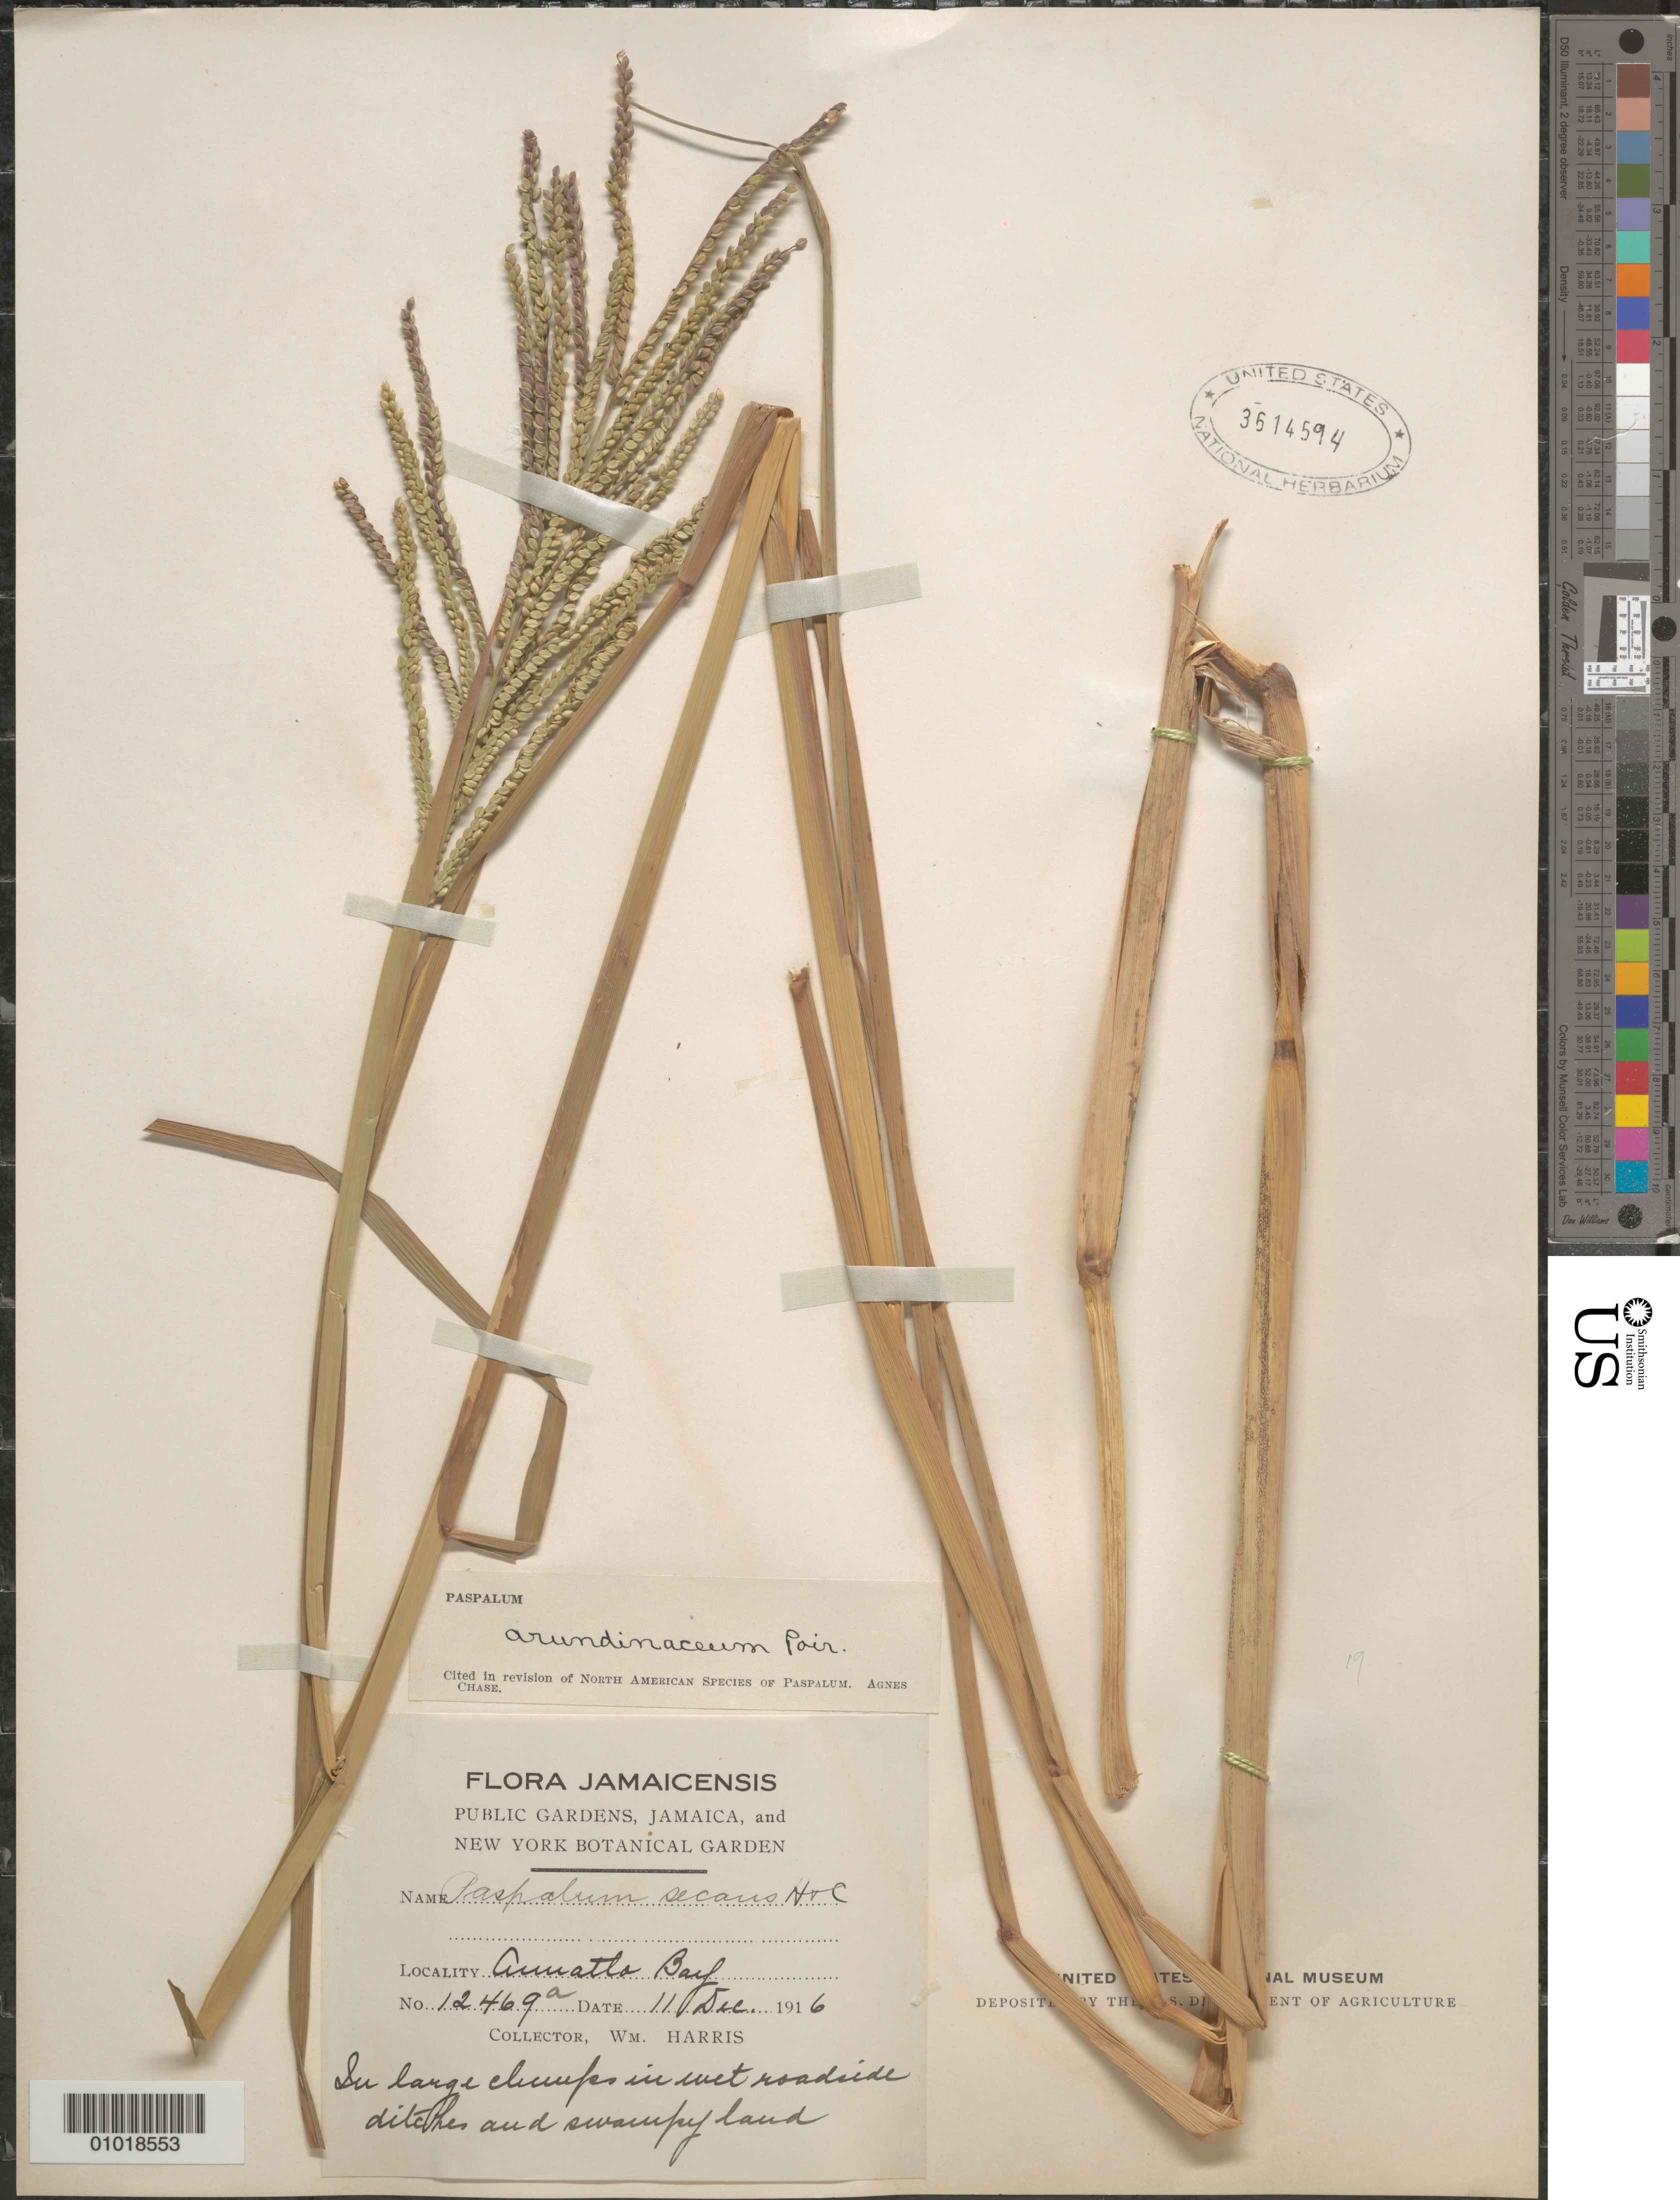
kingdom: Plantae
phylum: Tracheophyta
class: Liliopsida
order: Poales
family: Poaceae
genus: Paspalum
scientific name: Paspalum arundinaceum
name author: Poir.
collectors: W. Harris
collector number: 12469a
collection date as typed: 11 Dec 1916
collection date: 1916-12-11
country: Jamaica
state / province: Saint Mary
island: Jamaica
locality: Annotto Bay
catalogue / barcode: US 3614594